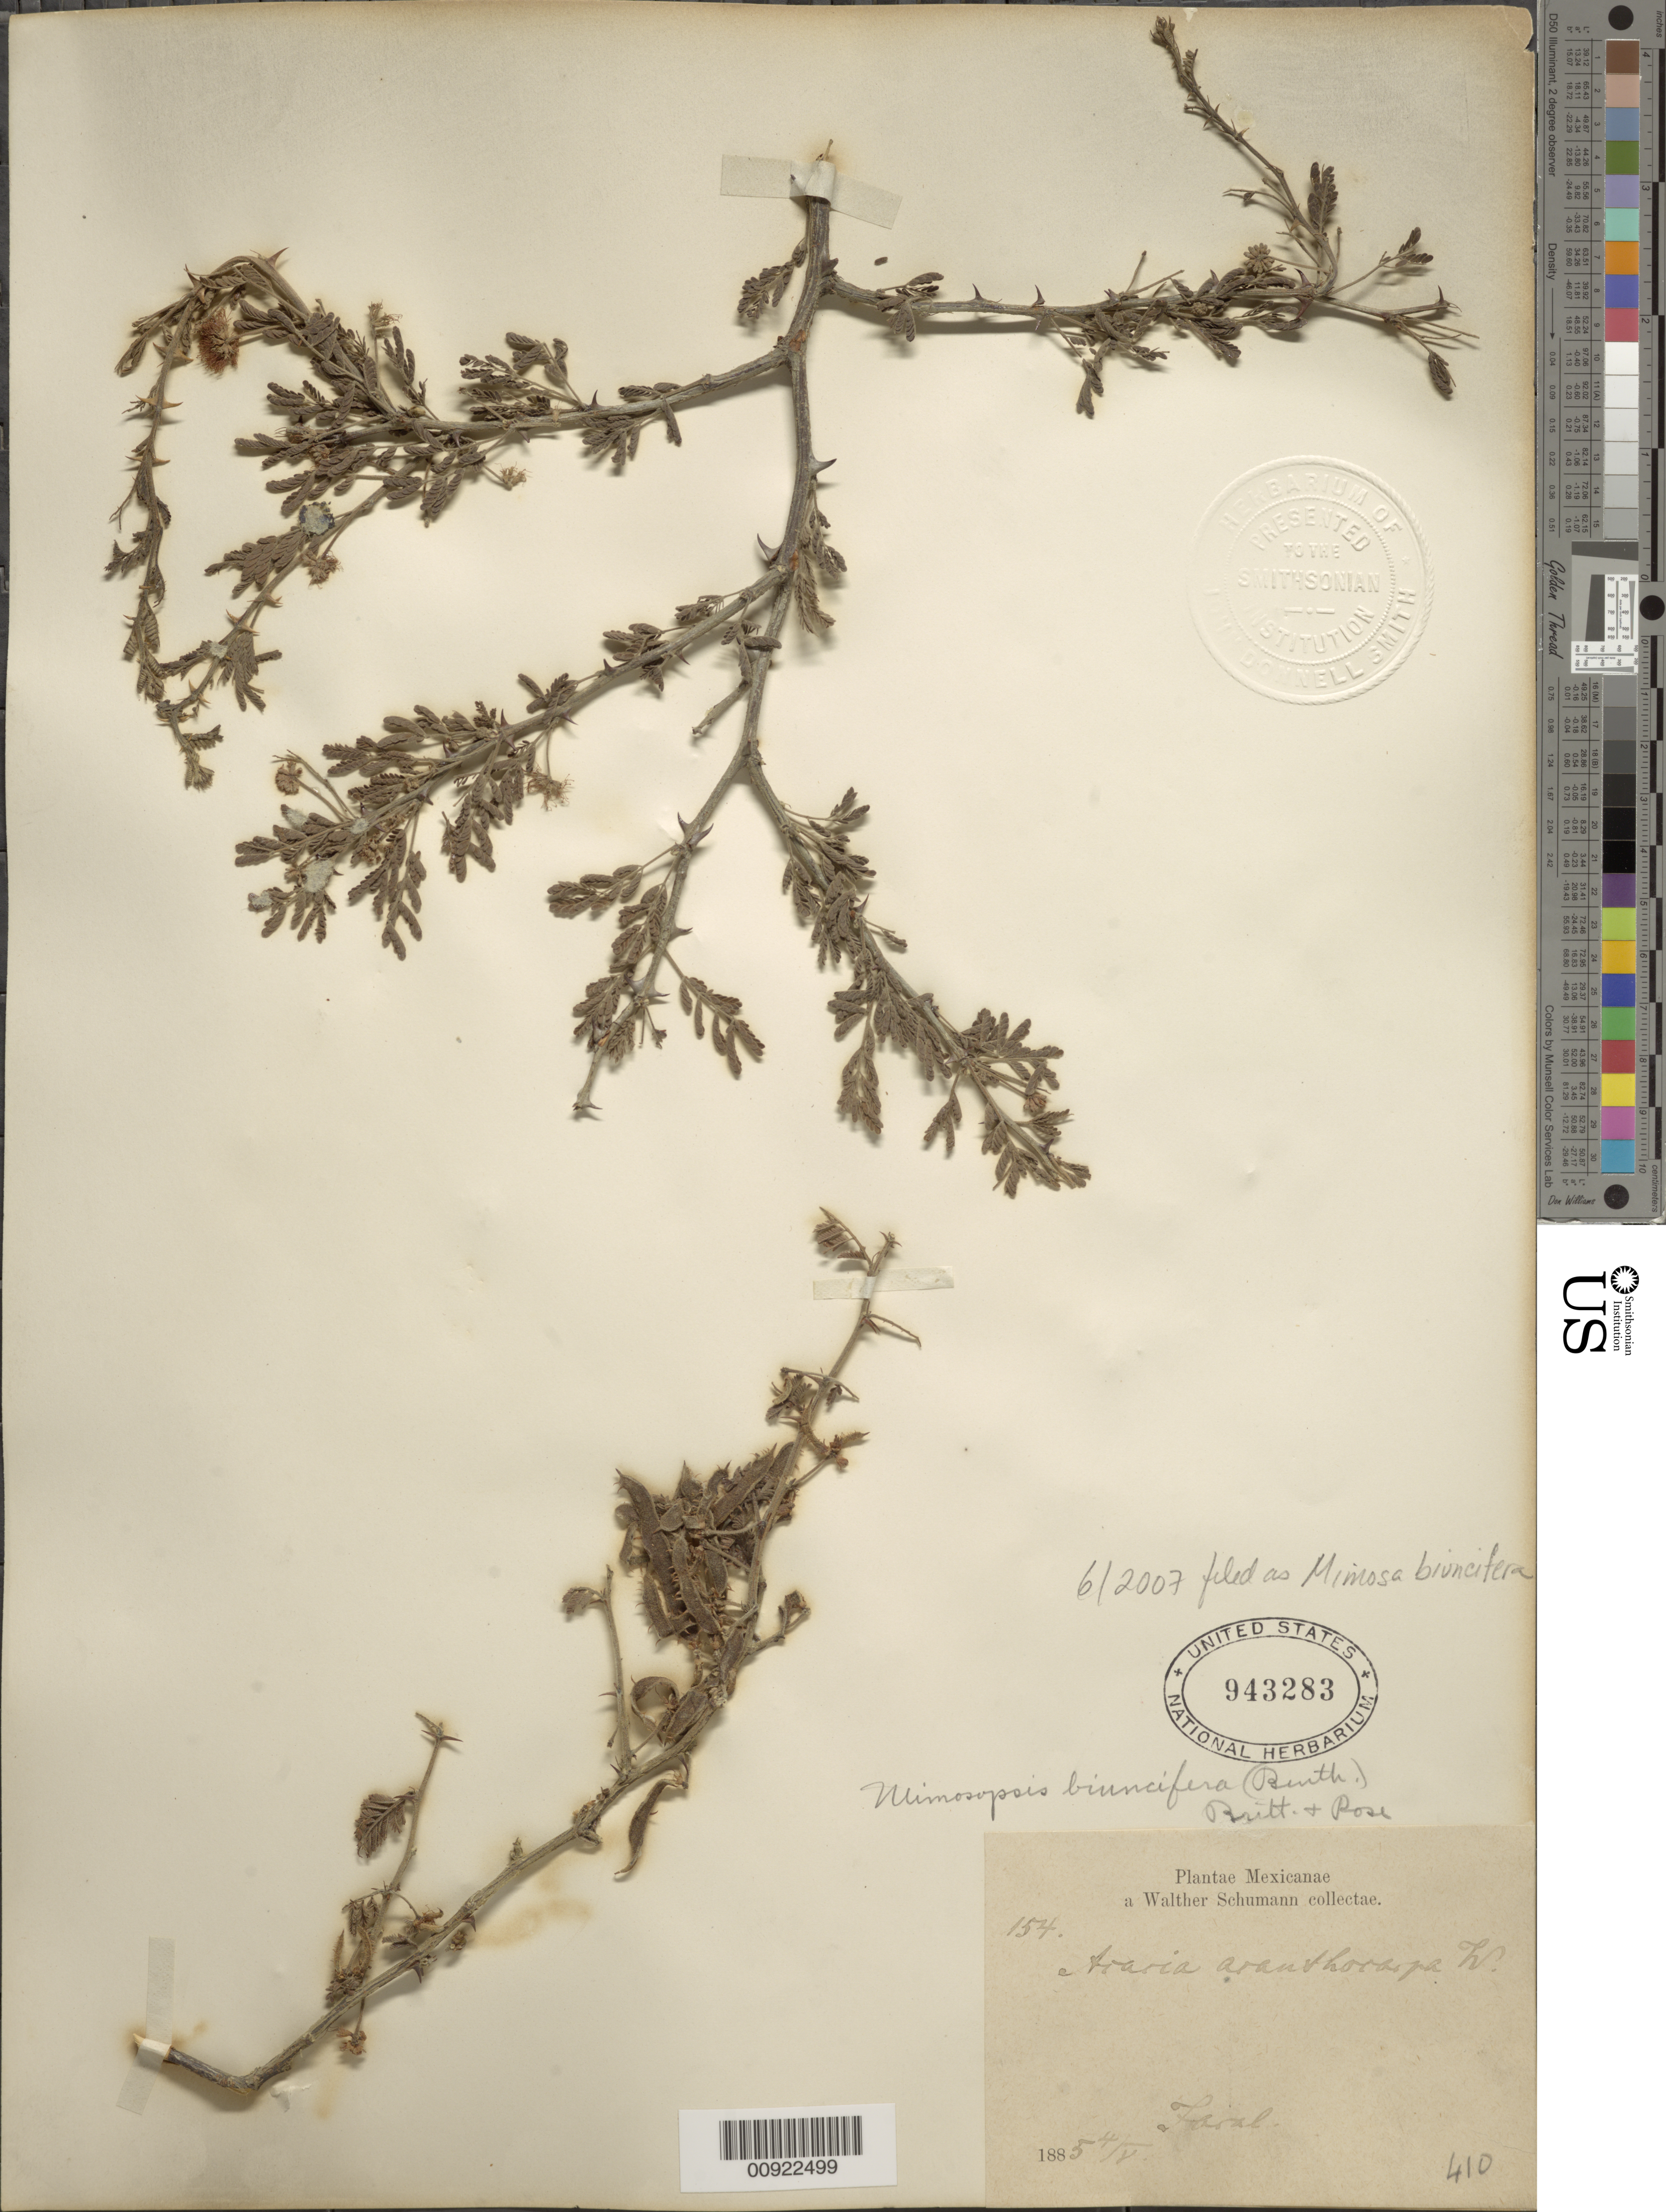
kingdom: Plantae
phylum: Tracheophyta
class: Magnoliopsida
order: Fabales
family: Fabaceae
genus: Mimosa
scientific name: Mimosa biuncifera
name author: Benth.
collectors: W. Schumann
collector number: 154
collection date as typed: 04 Aug 1885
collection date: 1885-08-04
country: Mexico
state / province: Guanajuato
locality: Jaral.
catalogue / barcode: US 943283